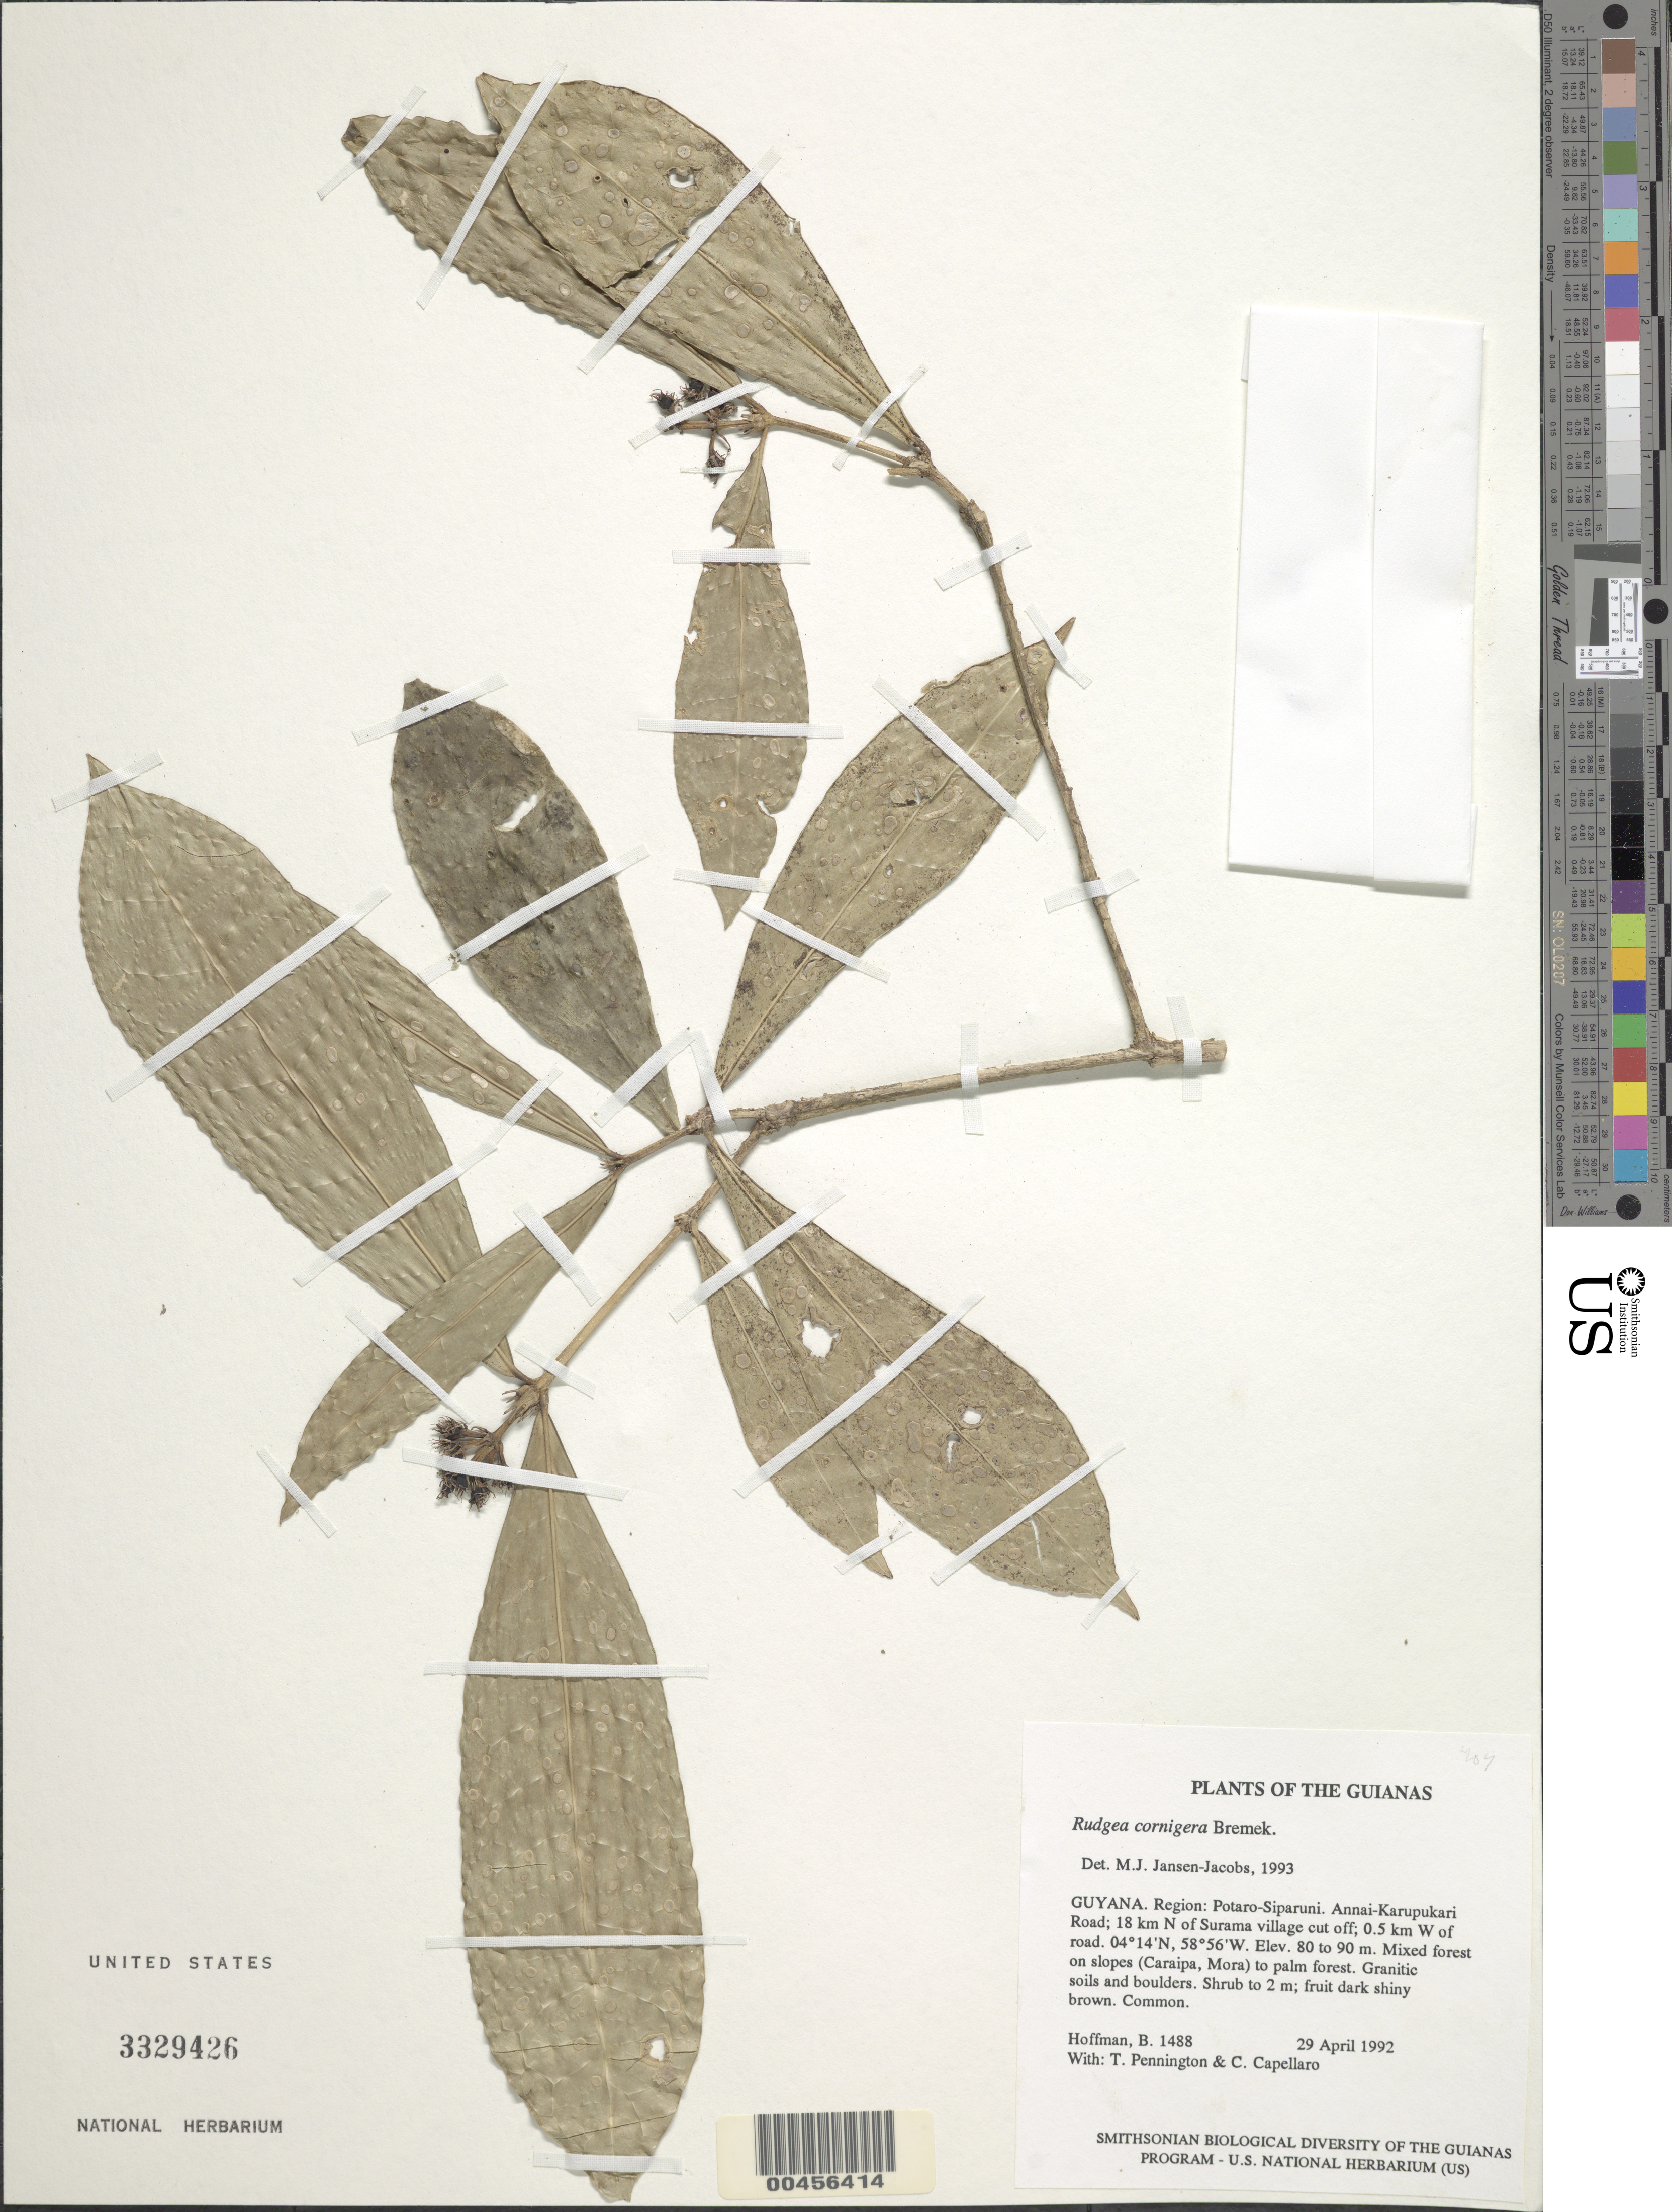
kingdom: Plantae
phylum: Tracheophyta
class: Magnoliopsida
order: Gentianales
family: Rubiaceae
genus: Rudgea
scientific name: Rudgea hostmanniana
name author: Benth.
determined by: Zappi, Daniela C.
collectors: B. Hoffman, R. T. Pennington & C. Capellaro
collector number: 1488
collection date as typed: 29 April 1992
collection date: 1992-04-29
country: Guyana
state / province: Potaro-Siparuni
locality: Annai-Karupukari Road; 18 km N of Surama village cut off; 0.5 km W of road. Iwokrama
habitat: Mixed forest on slopes (Caraipa, Mora) to palm forest. Granitic soils and boulders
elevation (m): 80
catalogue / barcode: US 3329426